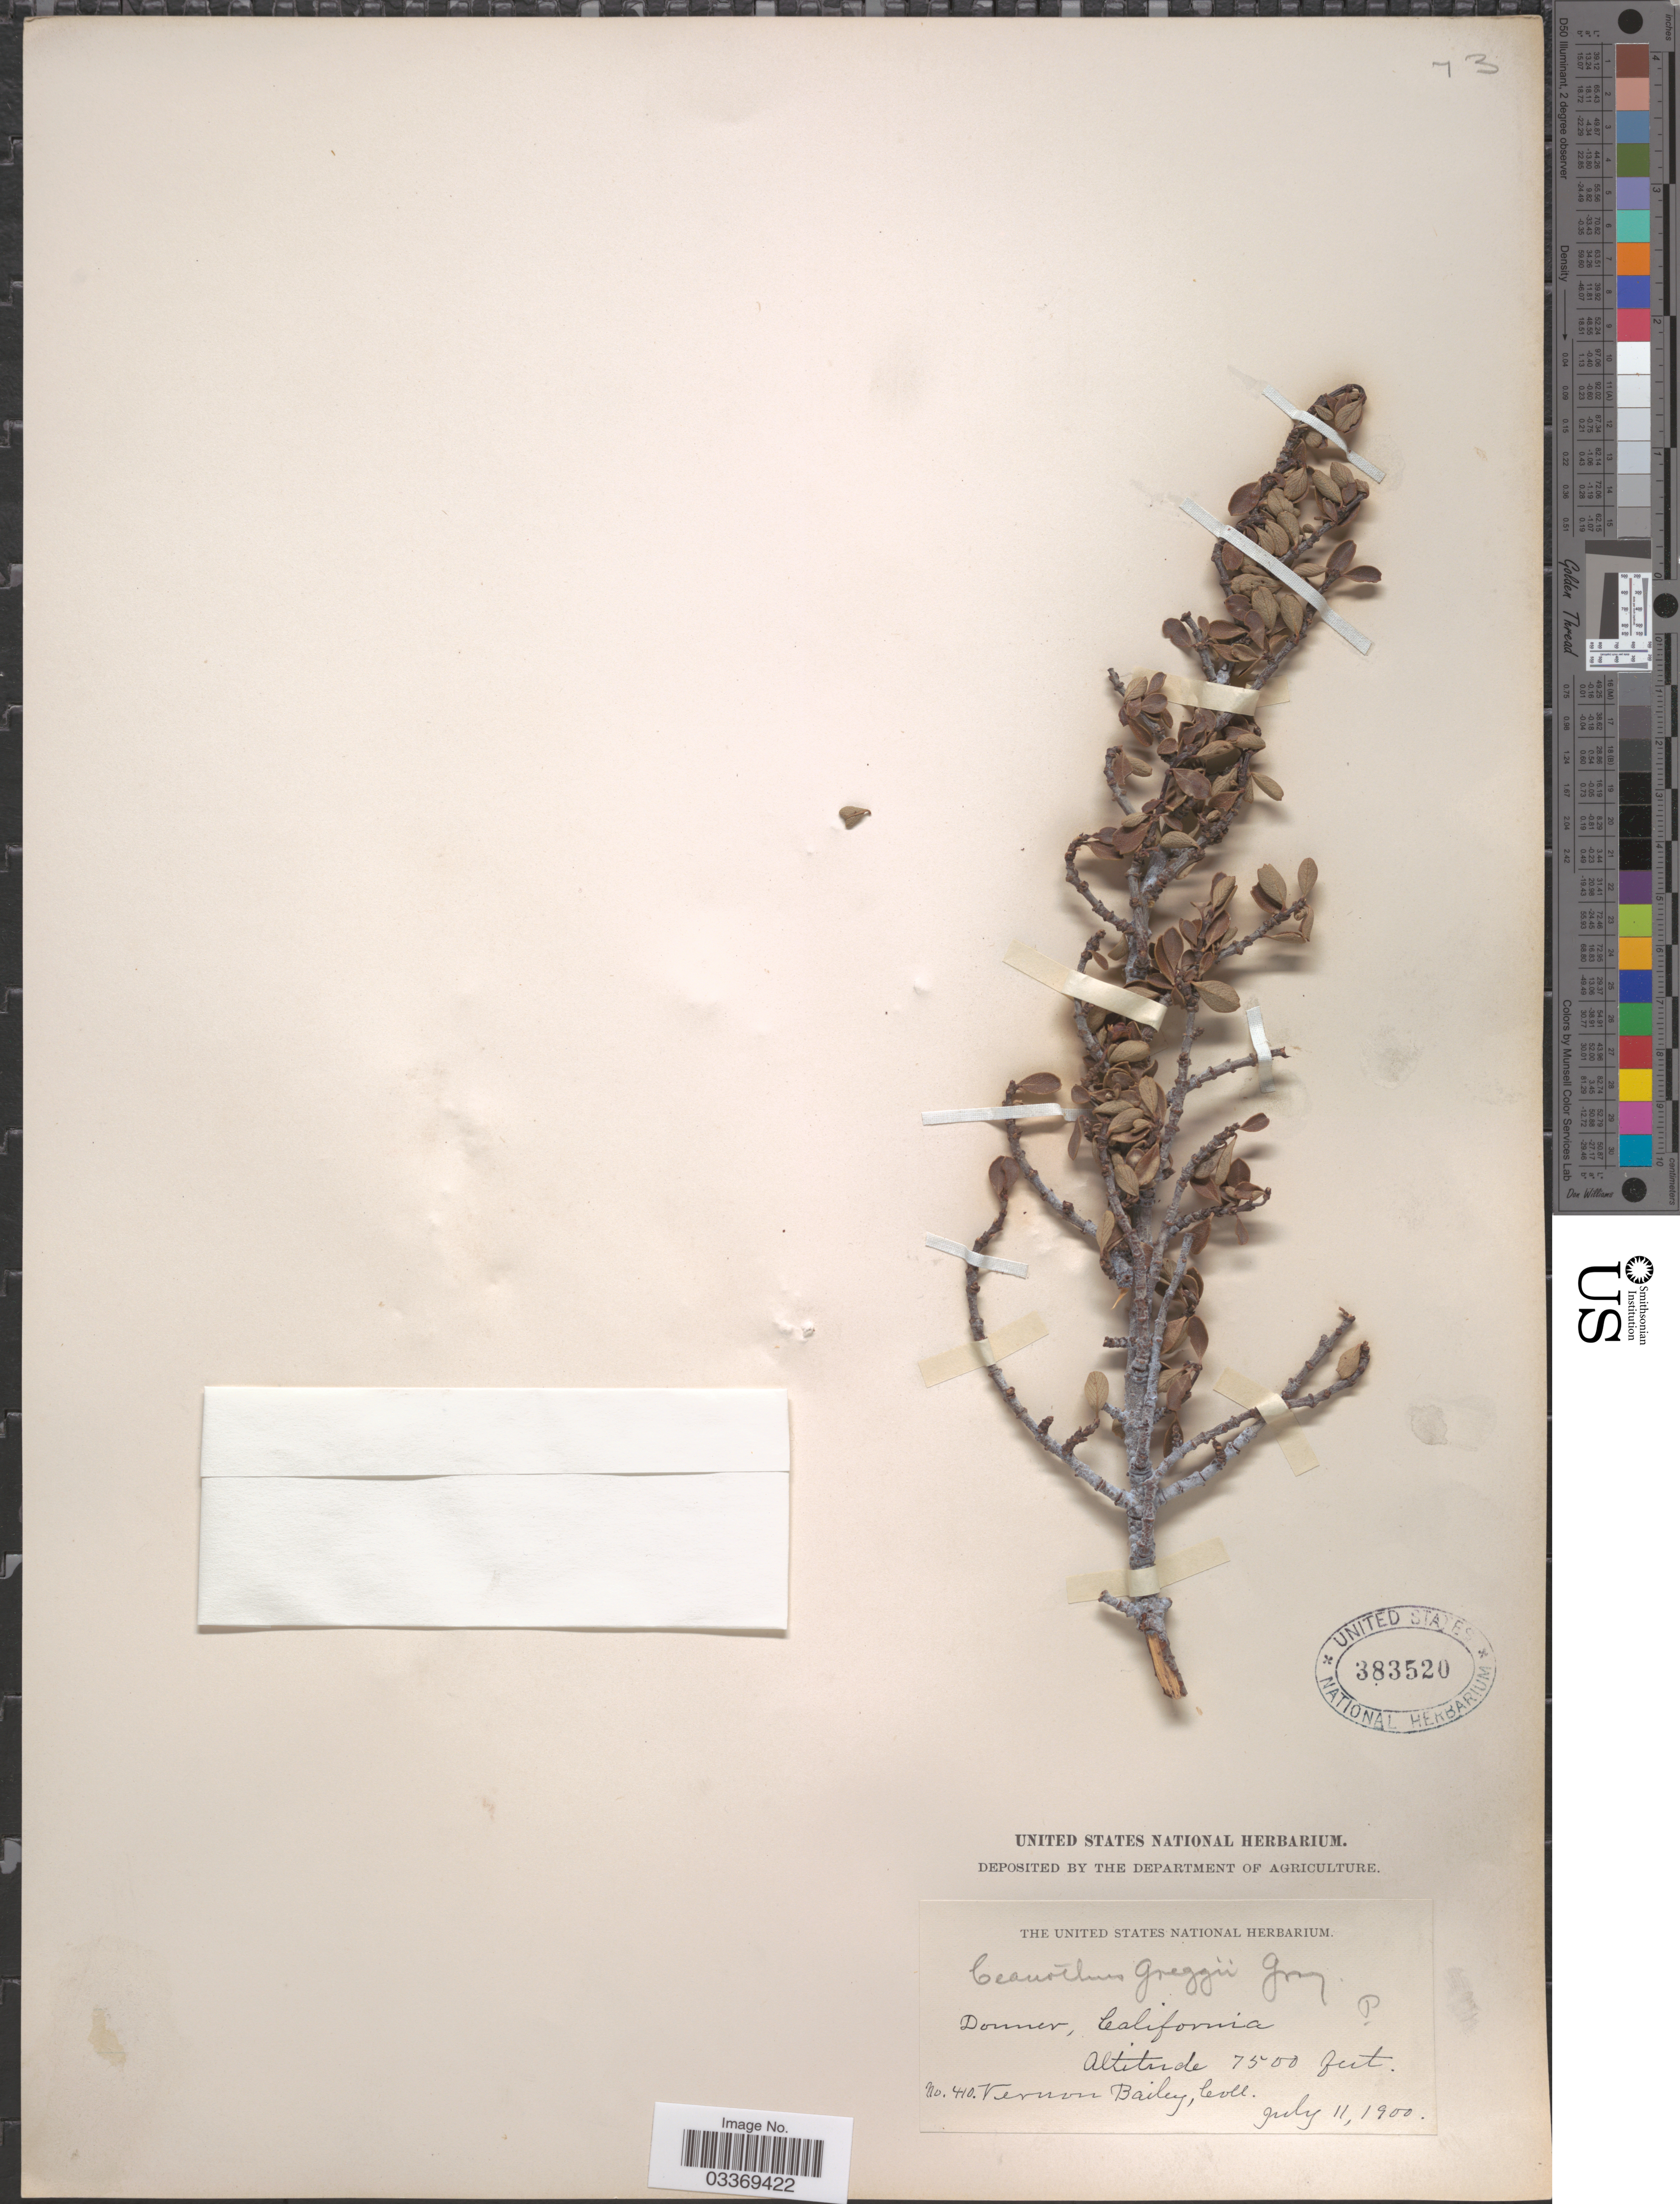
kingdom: Plantae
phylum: Tracheophyta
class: Magnoliopsida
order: Rosales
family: Rhamnaceae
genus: Ceanothus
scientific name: Ceanothus greggii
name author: A. Gray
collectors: V. O. Bailey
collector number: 410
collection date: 1900-07-11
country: United States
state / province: California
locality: Donner.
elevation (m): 2286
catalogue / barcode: US 383520